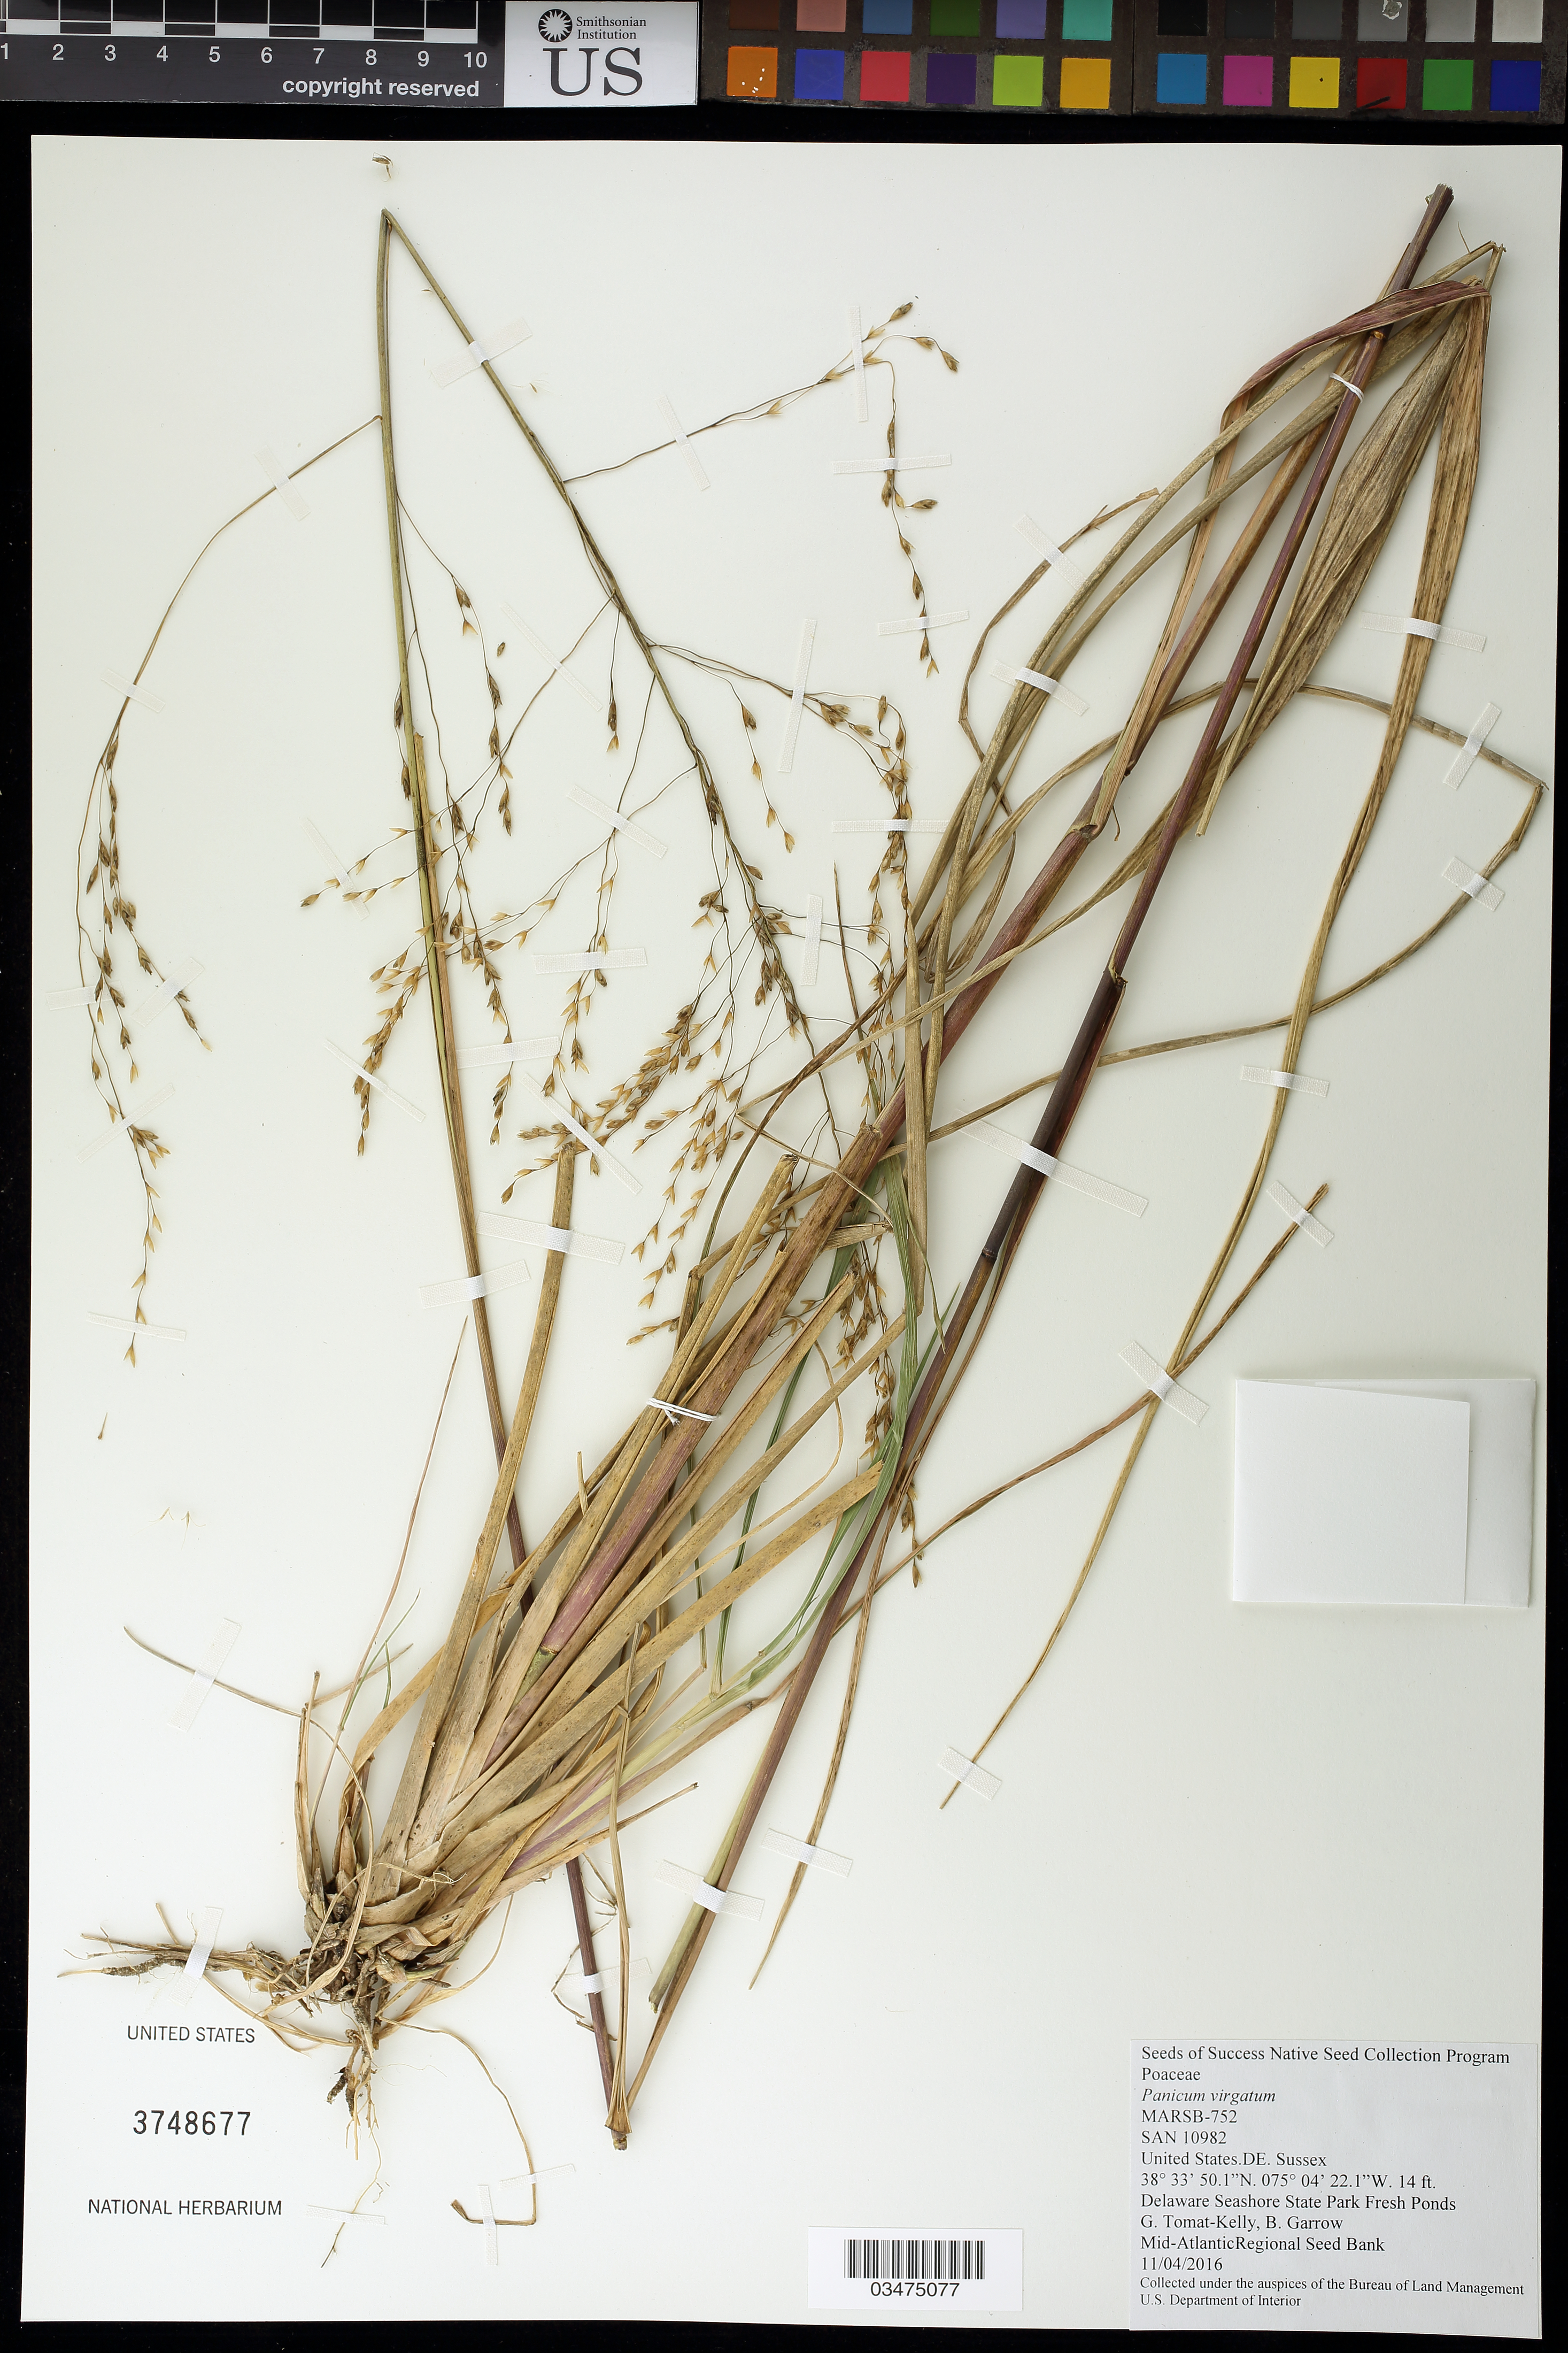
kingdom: Plantae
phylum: Tracheophyta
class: Liliopsida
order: Poales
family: Poaceae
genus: Panicum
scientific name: Panicum virgatum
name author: L.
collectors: G. Tomat-Kelly & B. Garrow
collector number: MARSB-752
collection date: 2016-11-04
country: United States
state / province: Delaware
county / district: Sussex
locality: Delaware Seashore State Park- Fresh Ponds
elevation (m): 4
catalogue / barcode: US 3748677